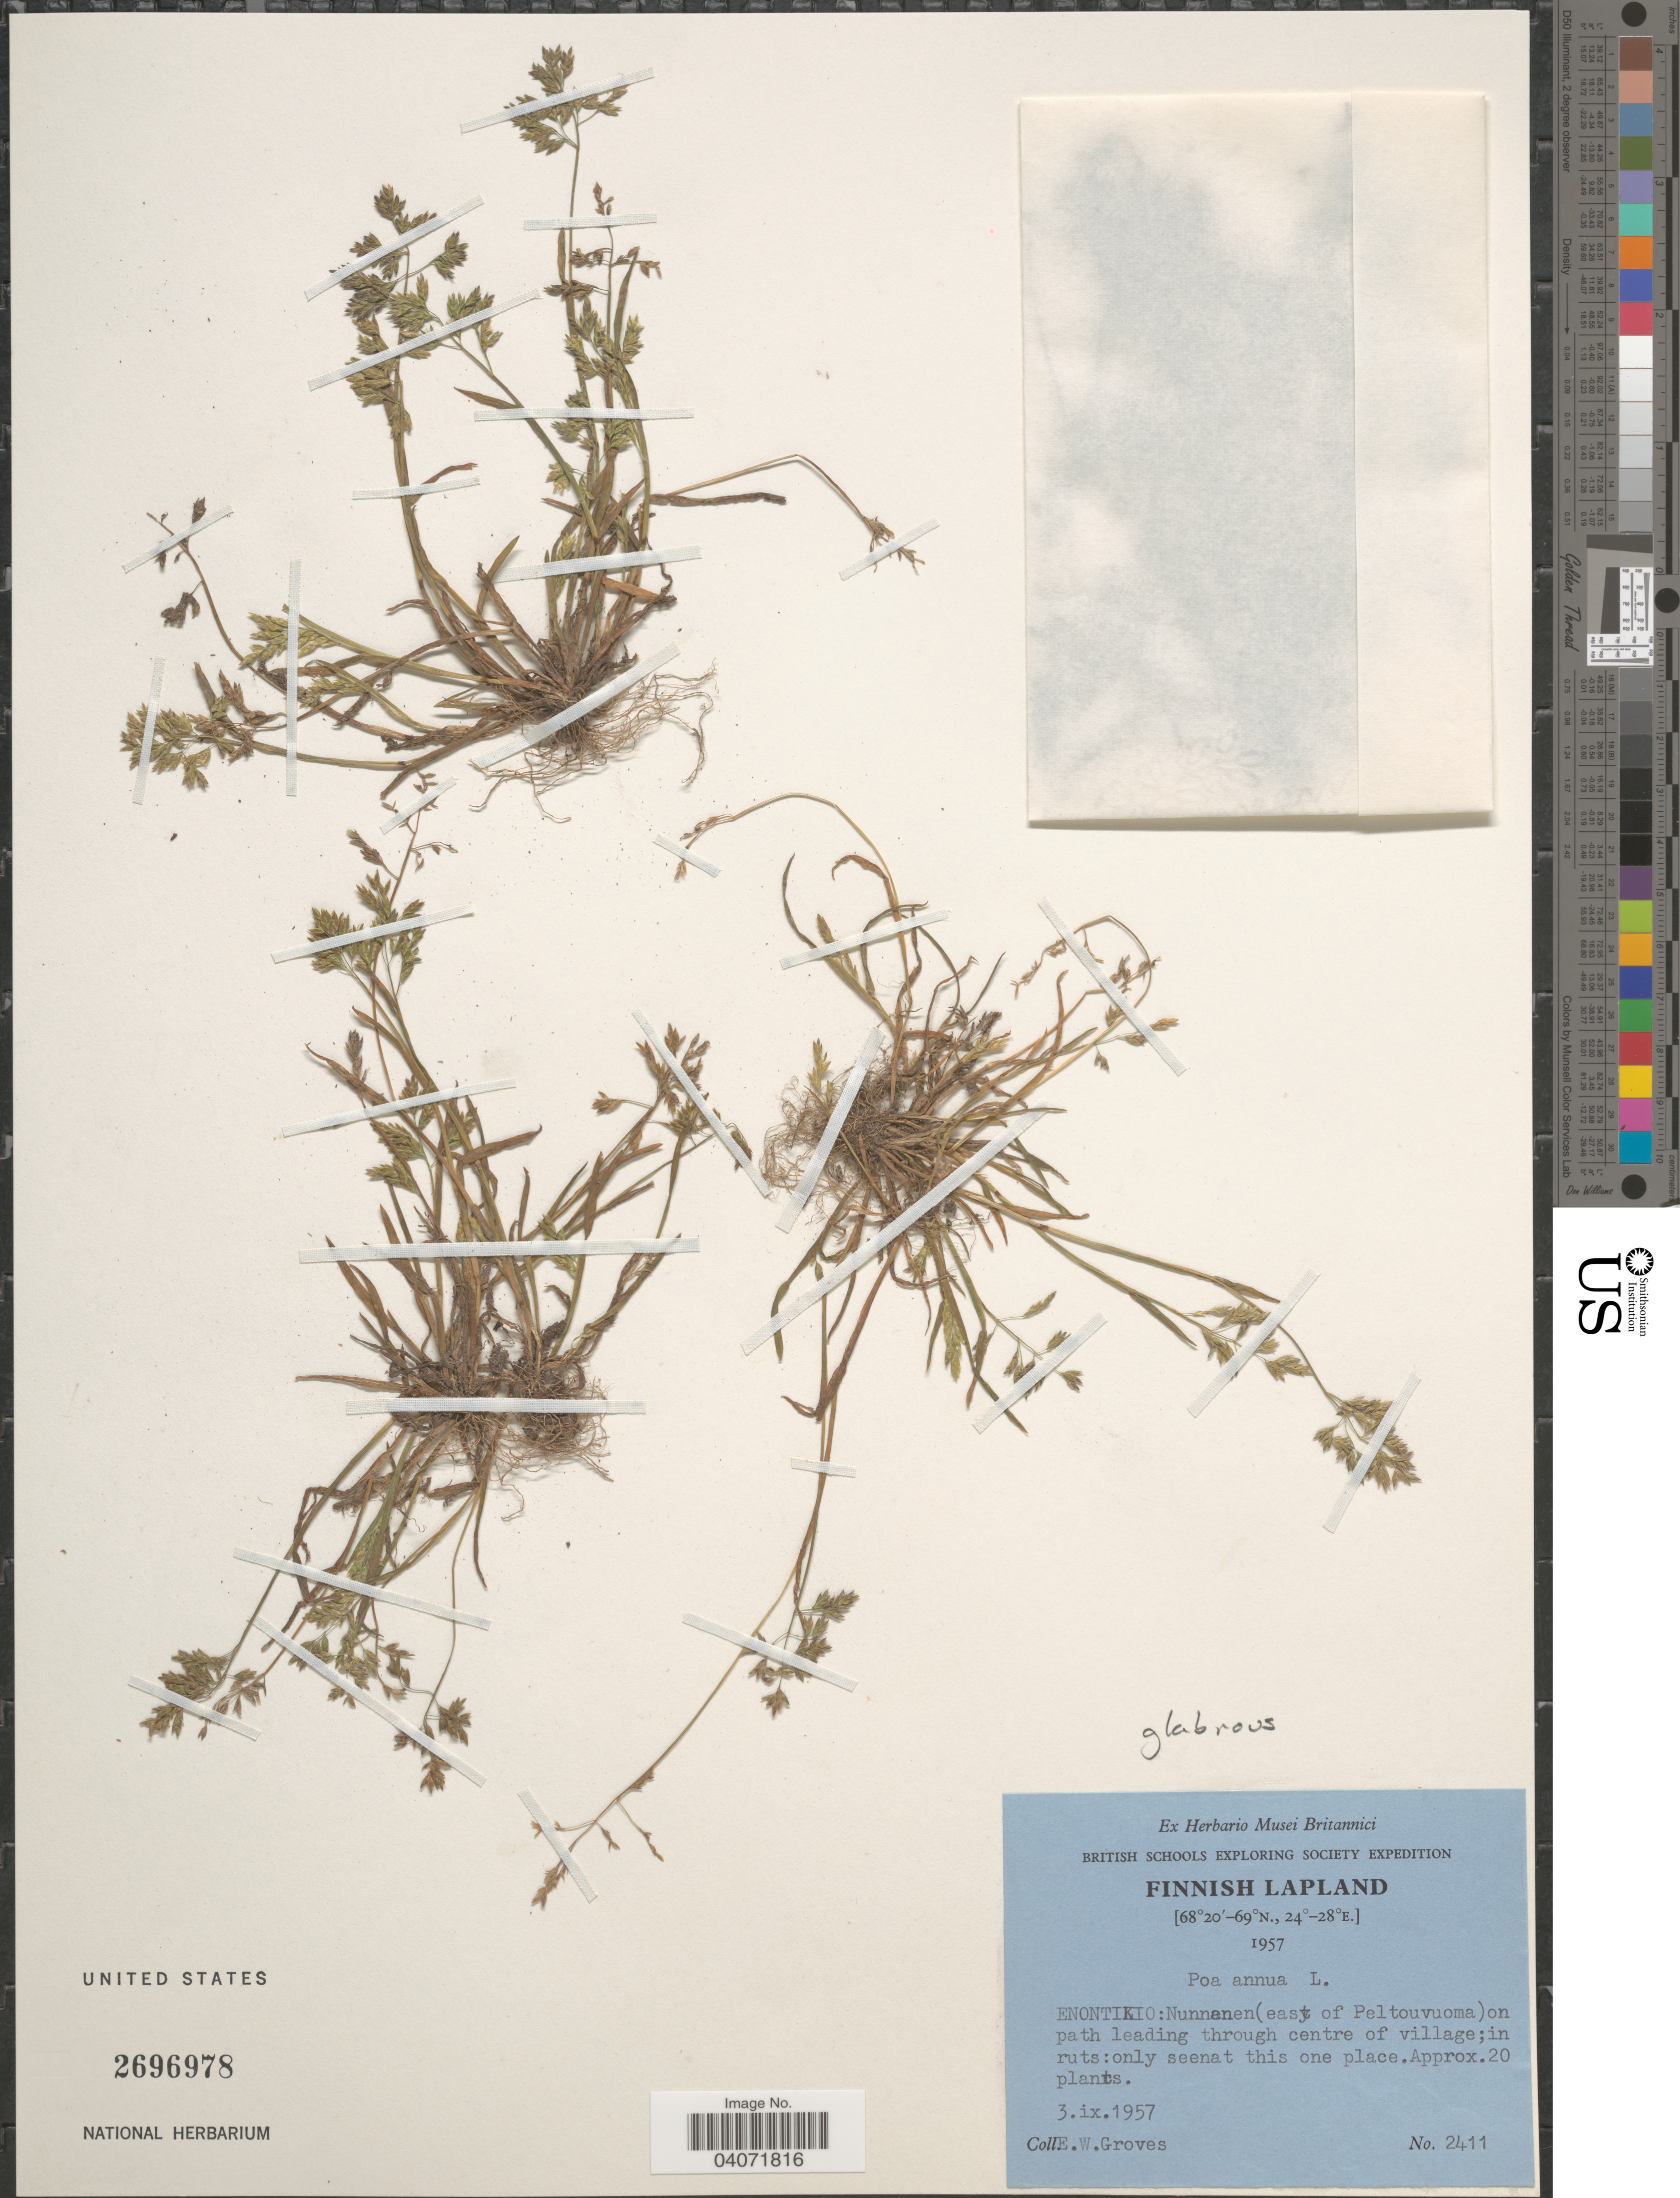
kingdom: Plantae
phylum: Tracheophyta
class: Liliopsida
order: Poales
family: Poaceae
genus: Poa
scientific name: Poa annua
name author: L.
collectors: E. Groves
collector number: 2411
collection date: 1957-09-03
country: Finland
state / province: Lappi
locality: British Schools Exploring Society Expedition. Finnish Lapland. Enontikio: Nunnanen (east of Peltouvuoma) on path leading through centre of village.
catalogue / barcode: US 2696978